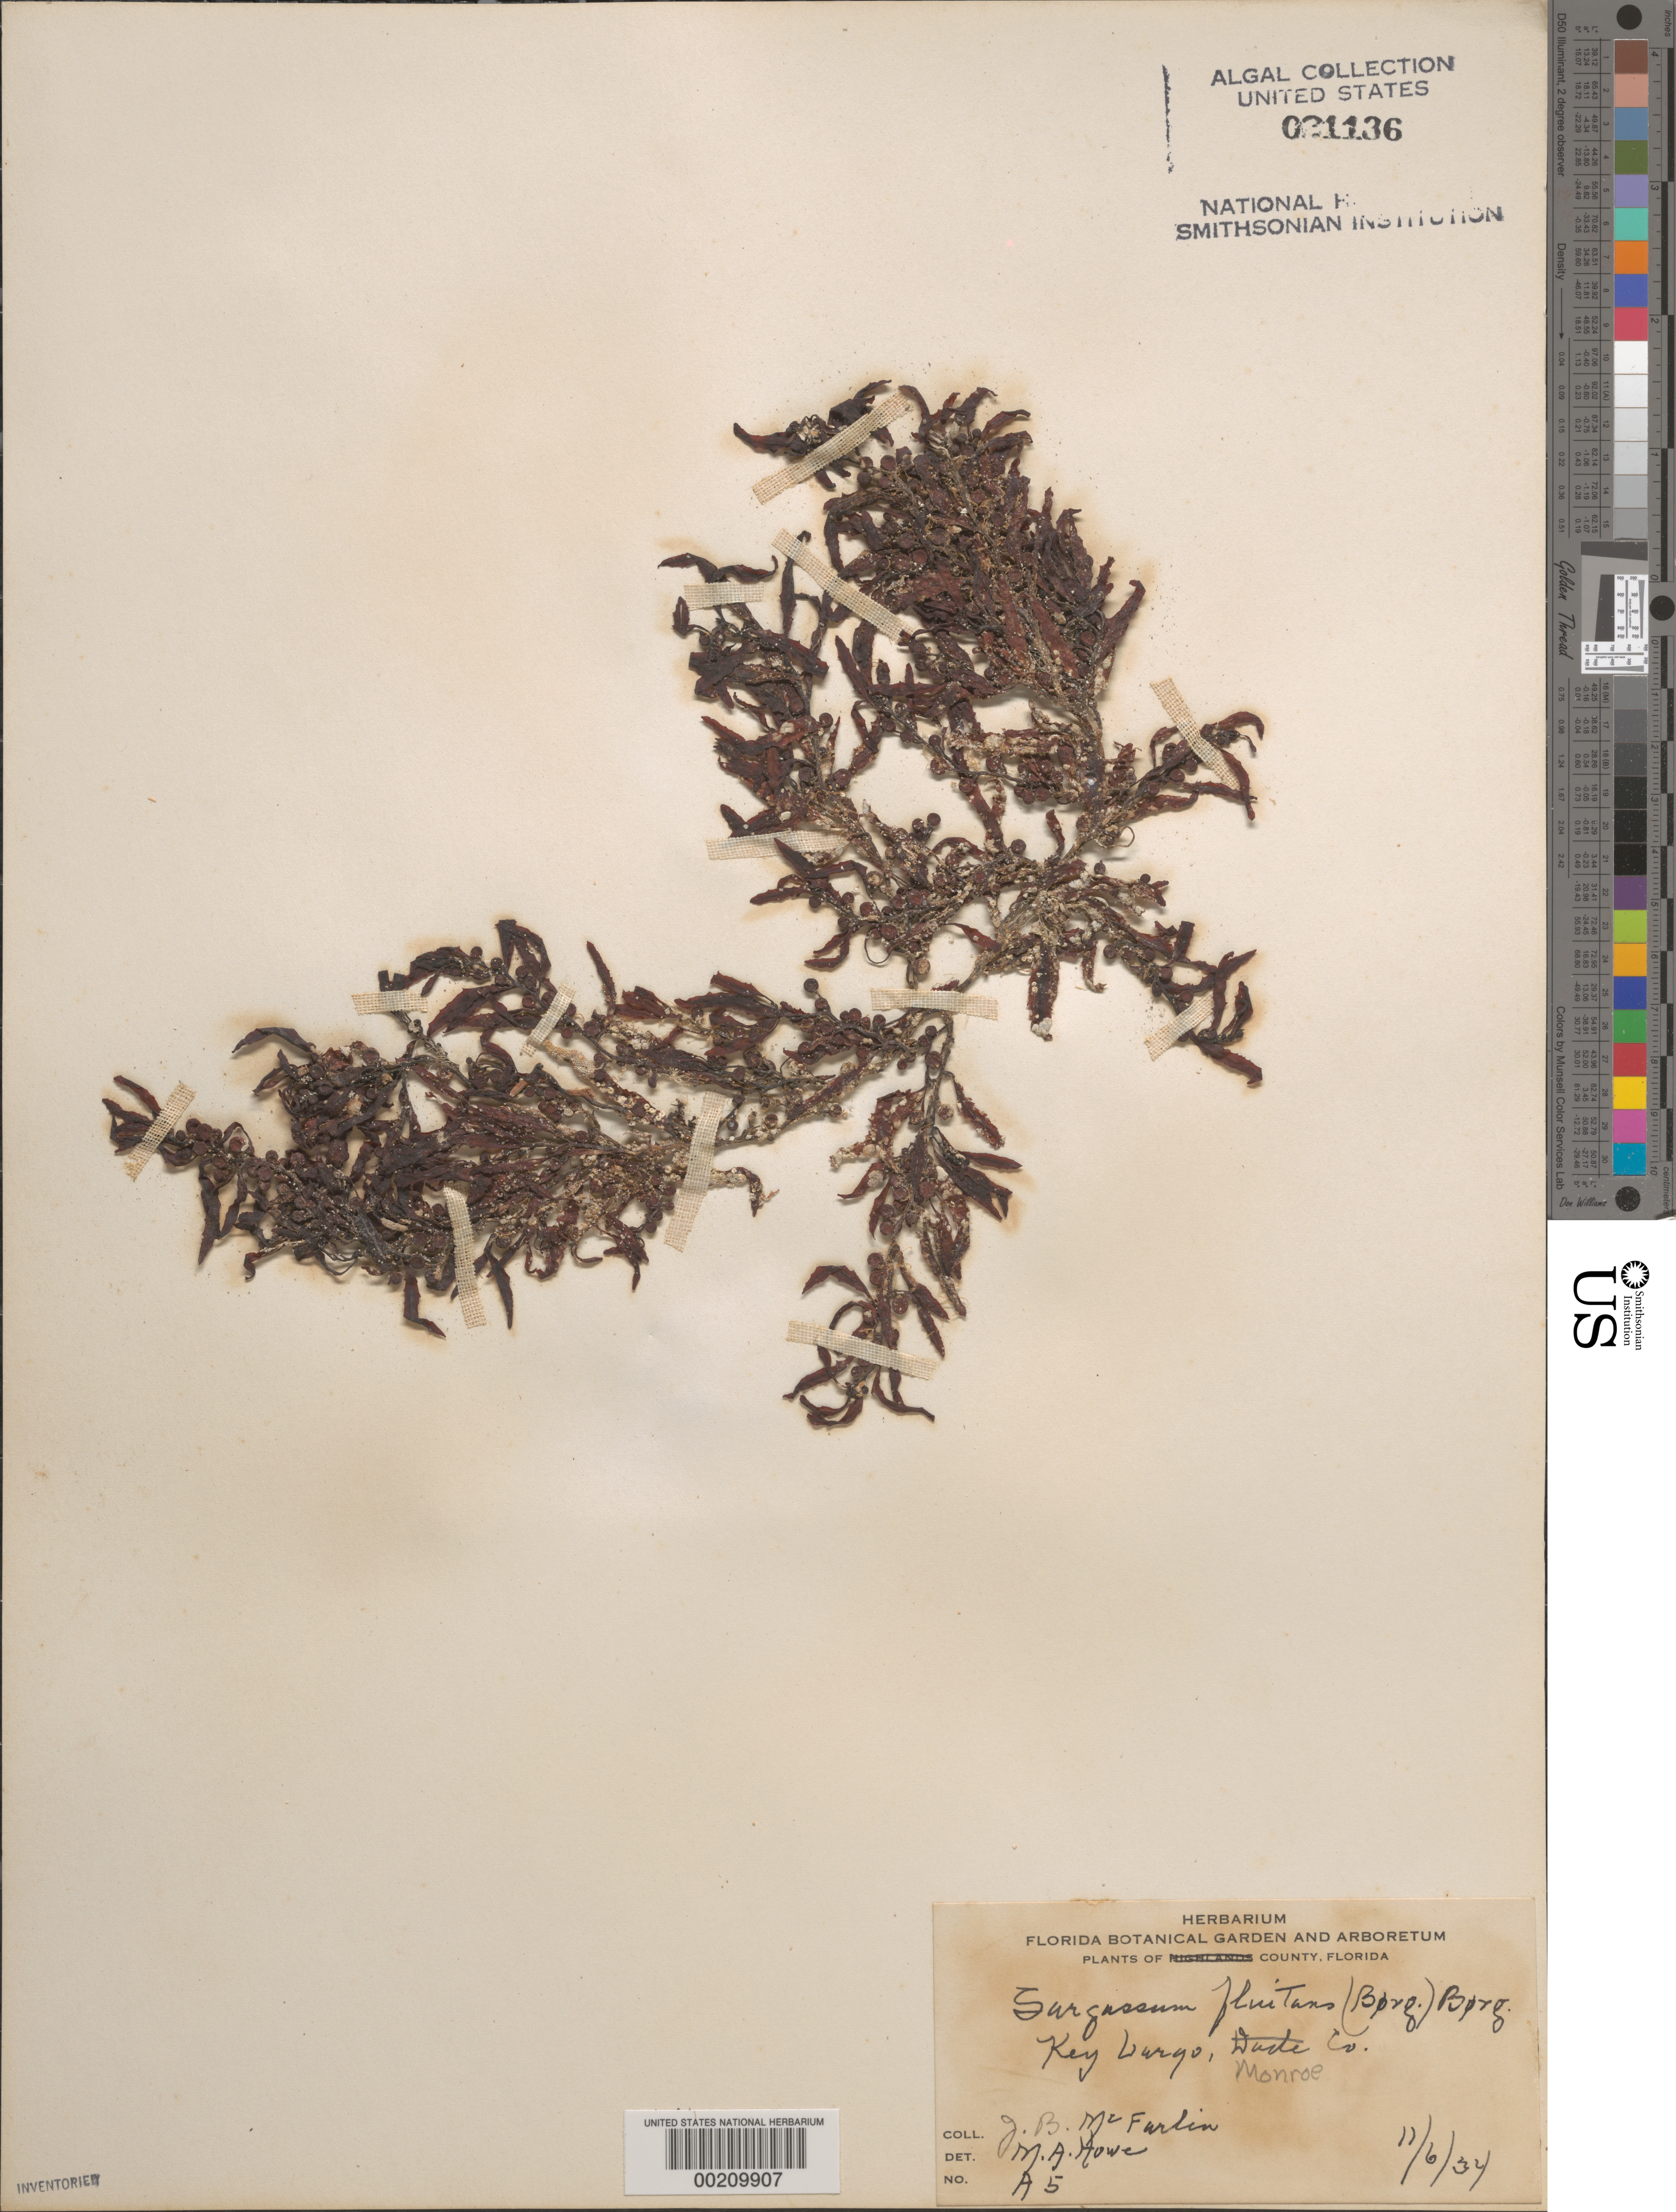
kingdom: Chromista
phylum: Ochrophyta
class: Phaeophyceae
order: Fucales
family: Sargassaceae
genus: Sargassum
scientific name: Sargassum fluitans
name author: (Børgesen) Børgesen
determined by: Howe, M. A.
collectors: J. McFarlin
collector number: A5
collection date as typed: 06 Nov 1934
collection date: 1934-11-06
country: United States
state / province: Florida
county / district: Monroe County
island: Key Largo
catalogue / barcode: US 21136